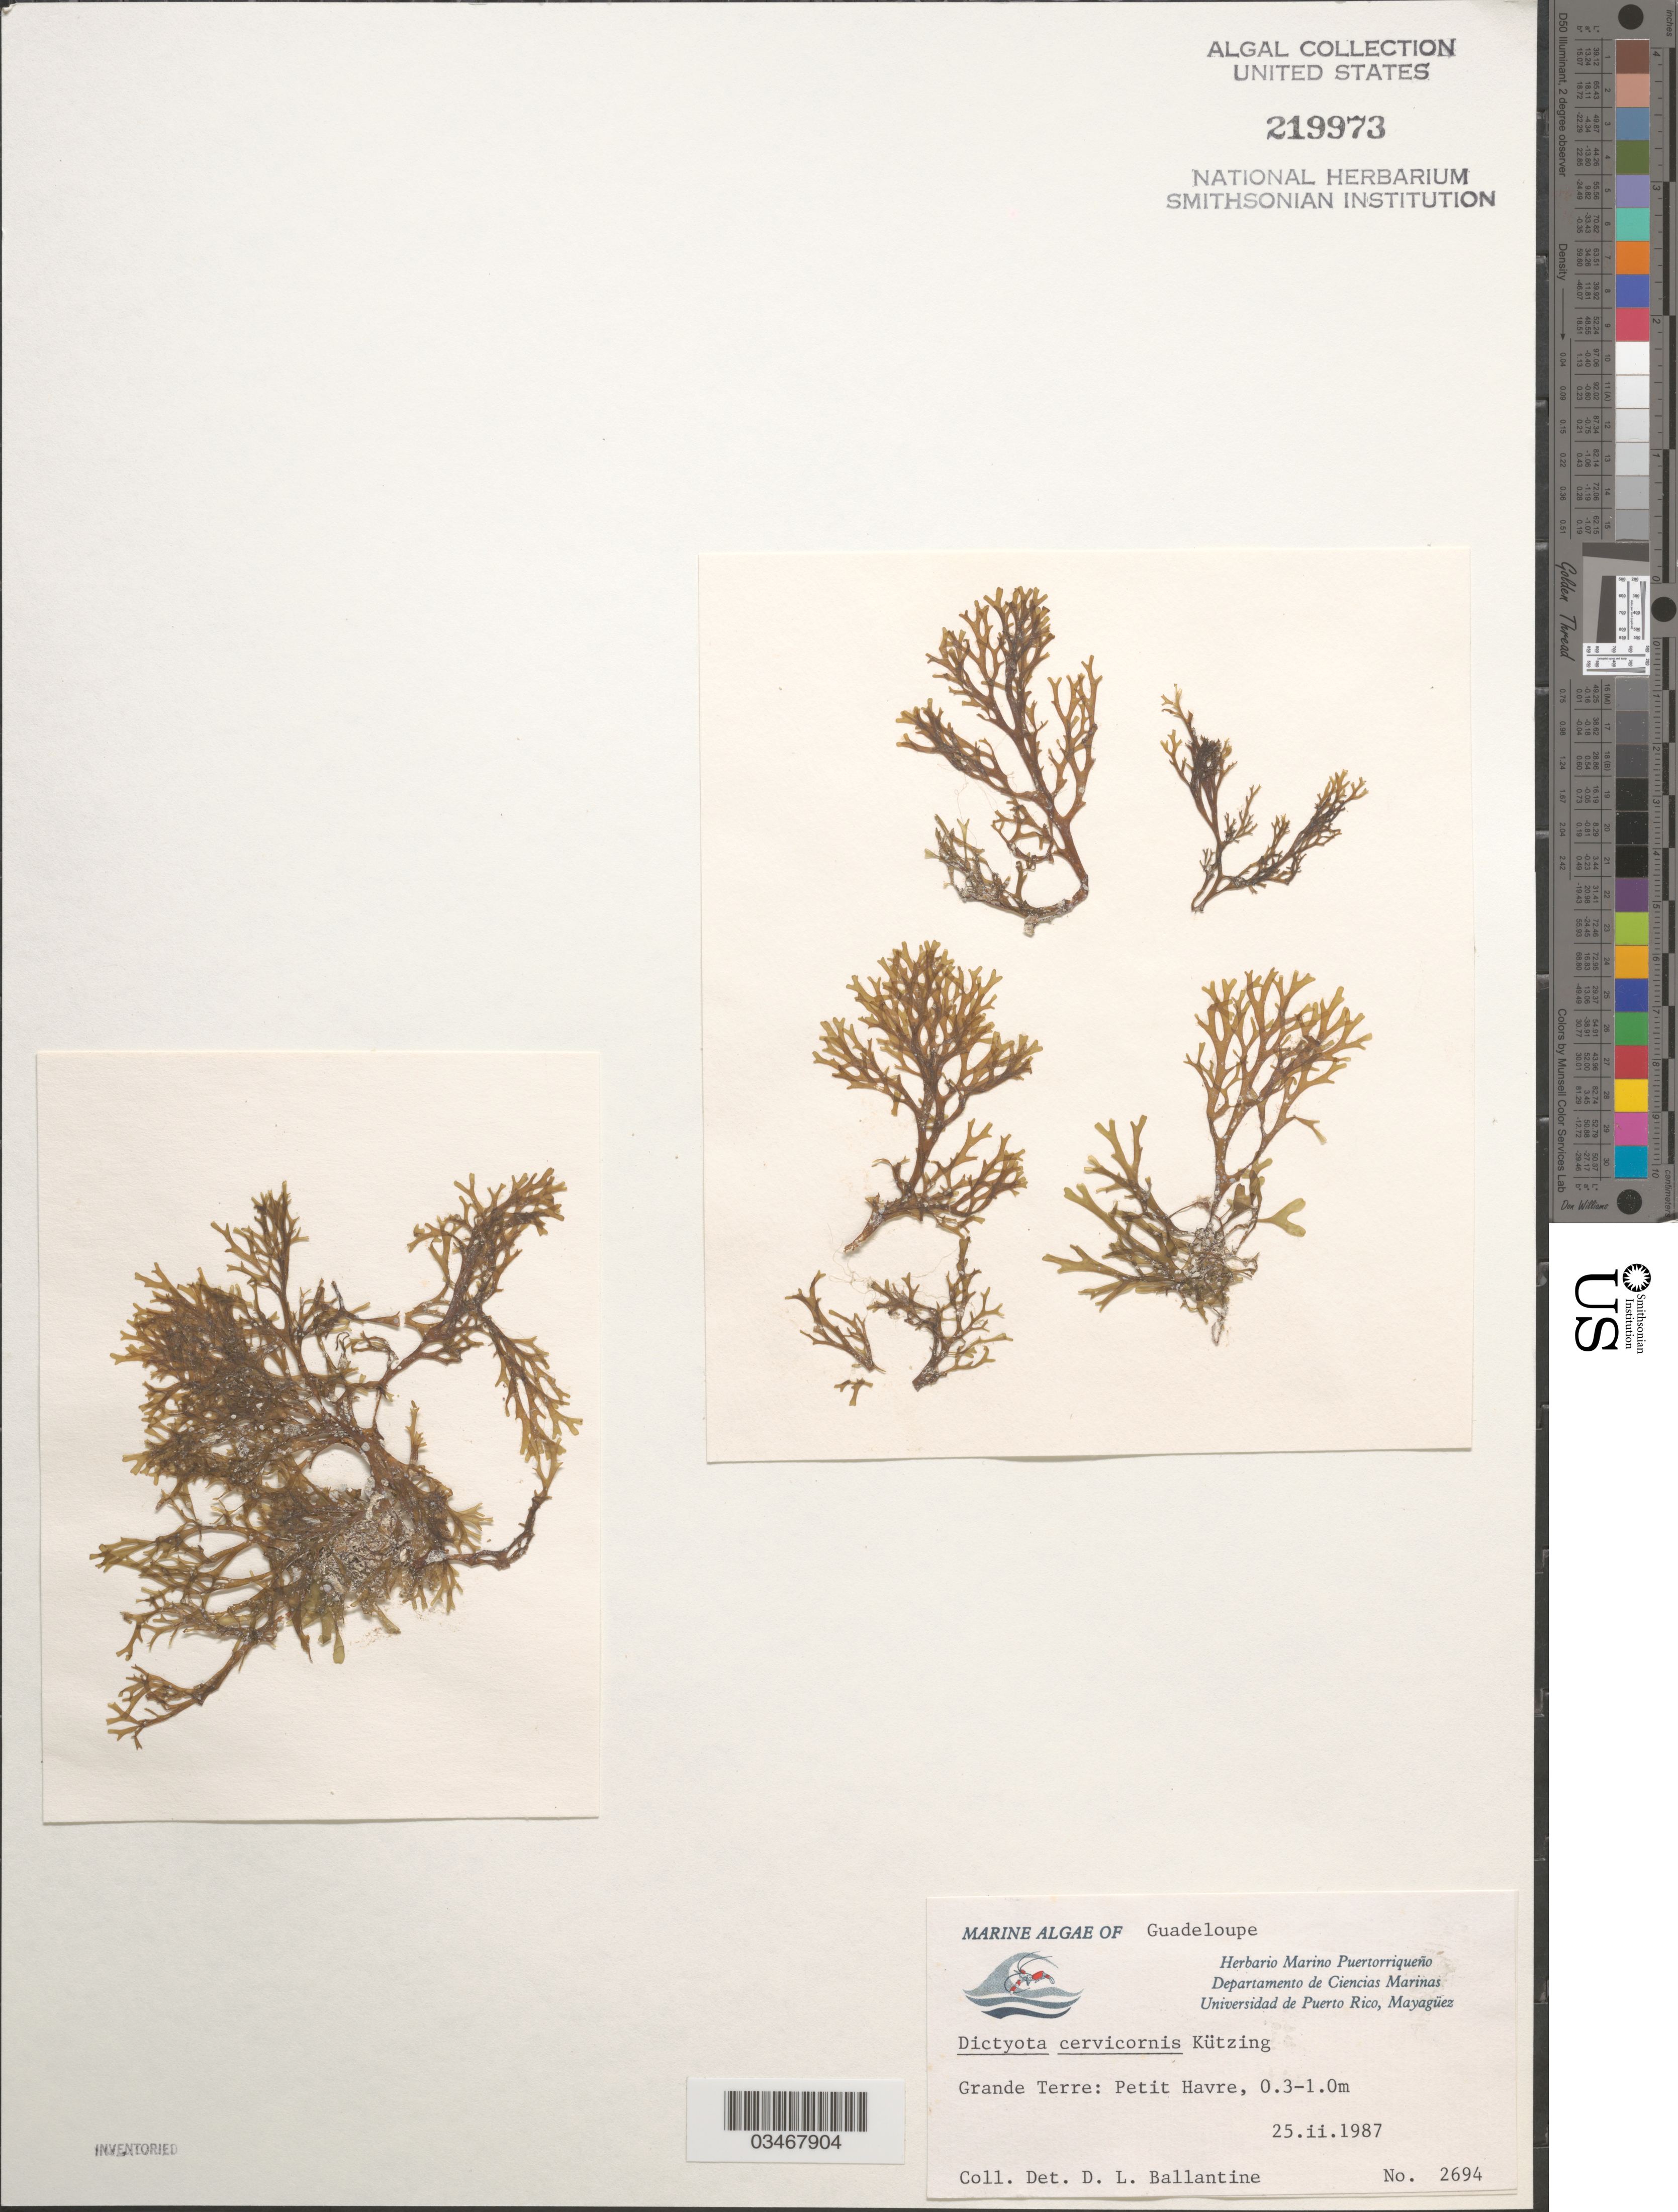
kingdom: Chromista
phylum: Ochrophyta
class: Phaeophyceae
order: Dictyotales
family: Dictyotaceae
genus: Dictyota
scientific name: Dictyota cervicornis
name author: Kütz.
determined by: Ballantine, D. L.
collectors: D.L. Ballantine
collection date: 1987-02-25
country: Guadeloupe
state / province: Grande Terre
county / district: Petit Havre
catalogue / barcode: US 219973